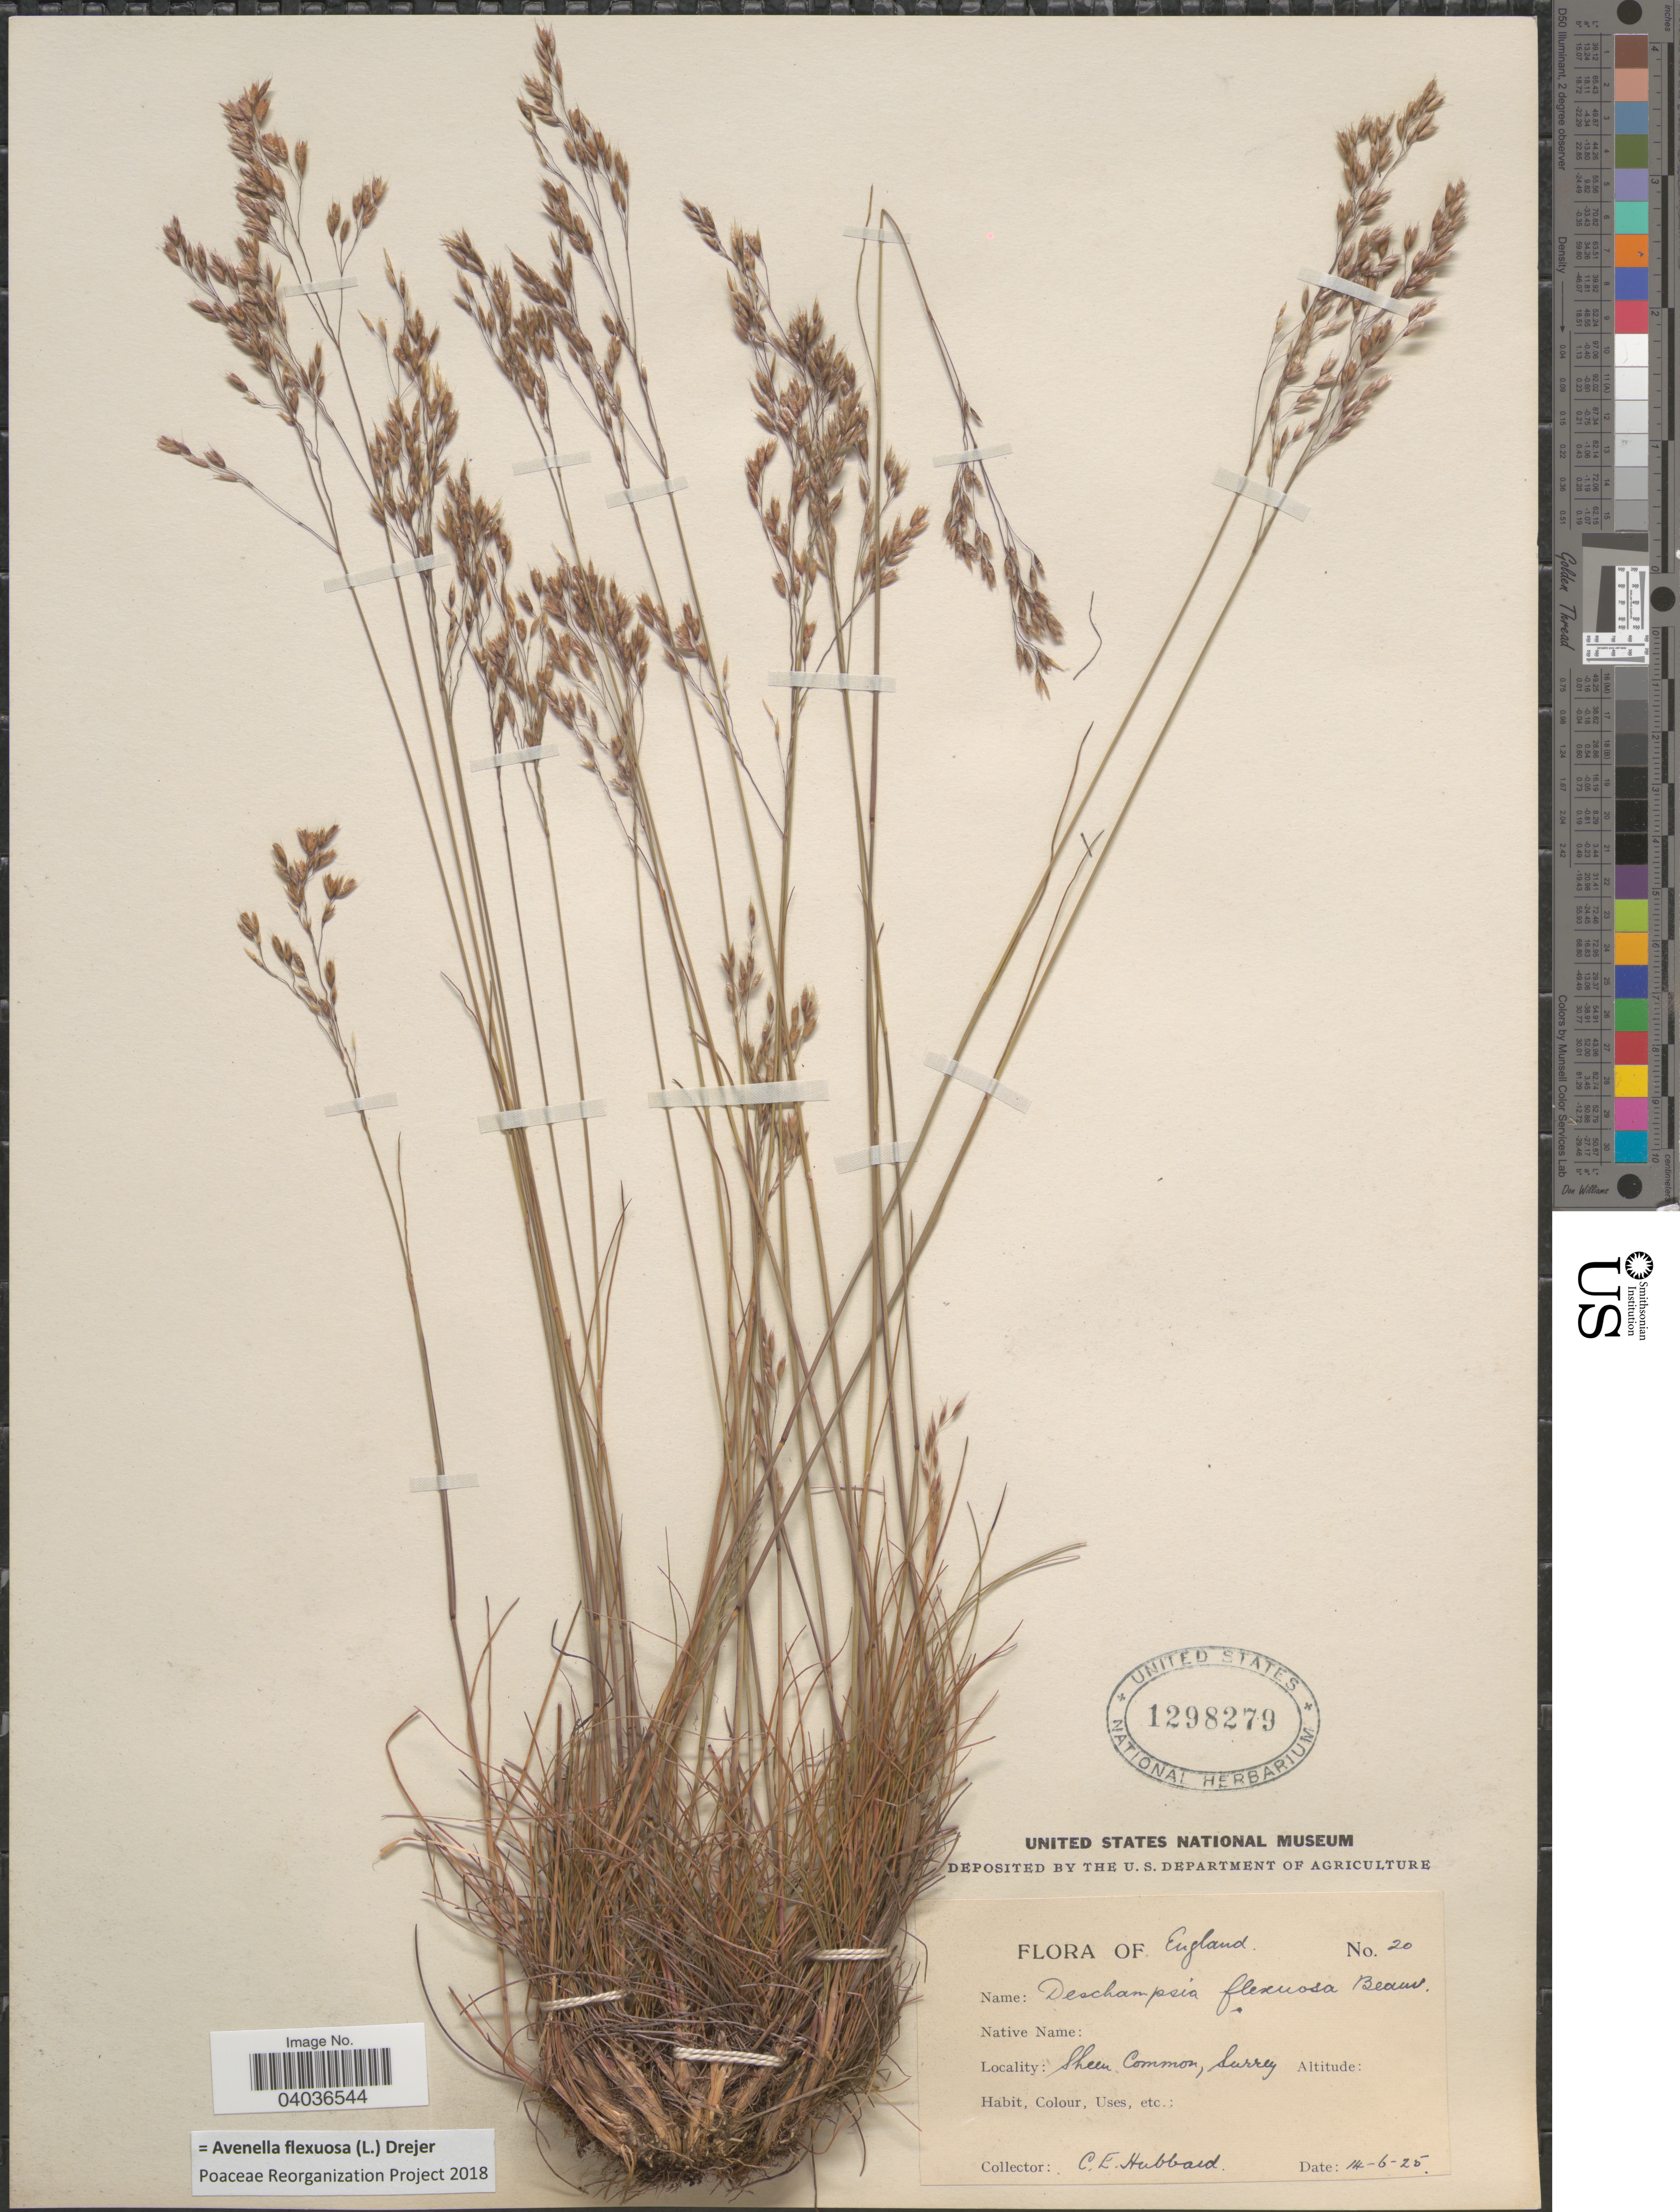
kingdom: Plantae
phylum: Tracheophyta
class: Liliopsida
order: Poales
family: Poaceae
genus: Avenella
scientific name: Avenella flexuosa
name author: (L.) Drejer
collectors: C. E. Hubbard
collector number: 20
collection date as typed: Transcribed d/m/y: 14/6/25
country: United Kingdom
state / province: England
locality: Sheen Common, Surrey.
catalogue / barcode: US 1298279